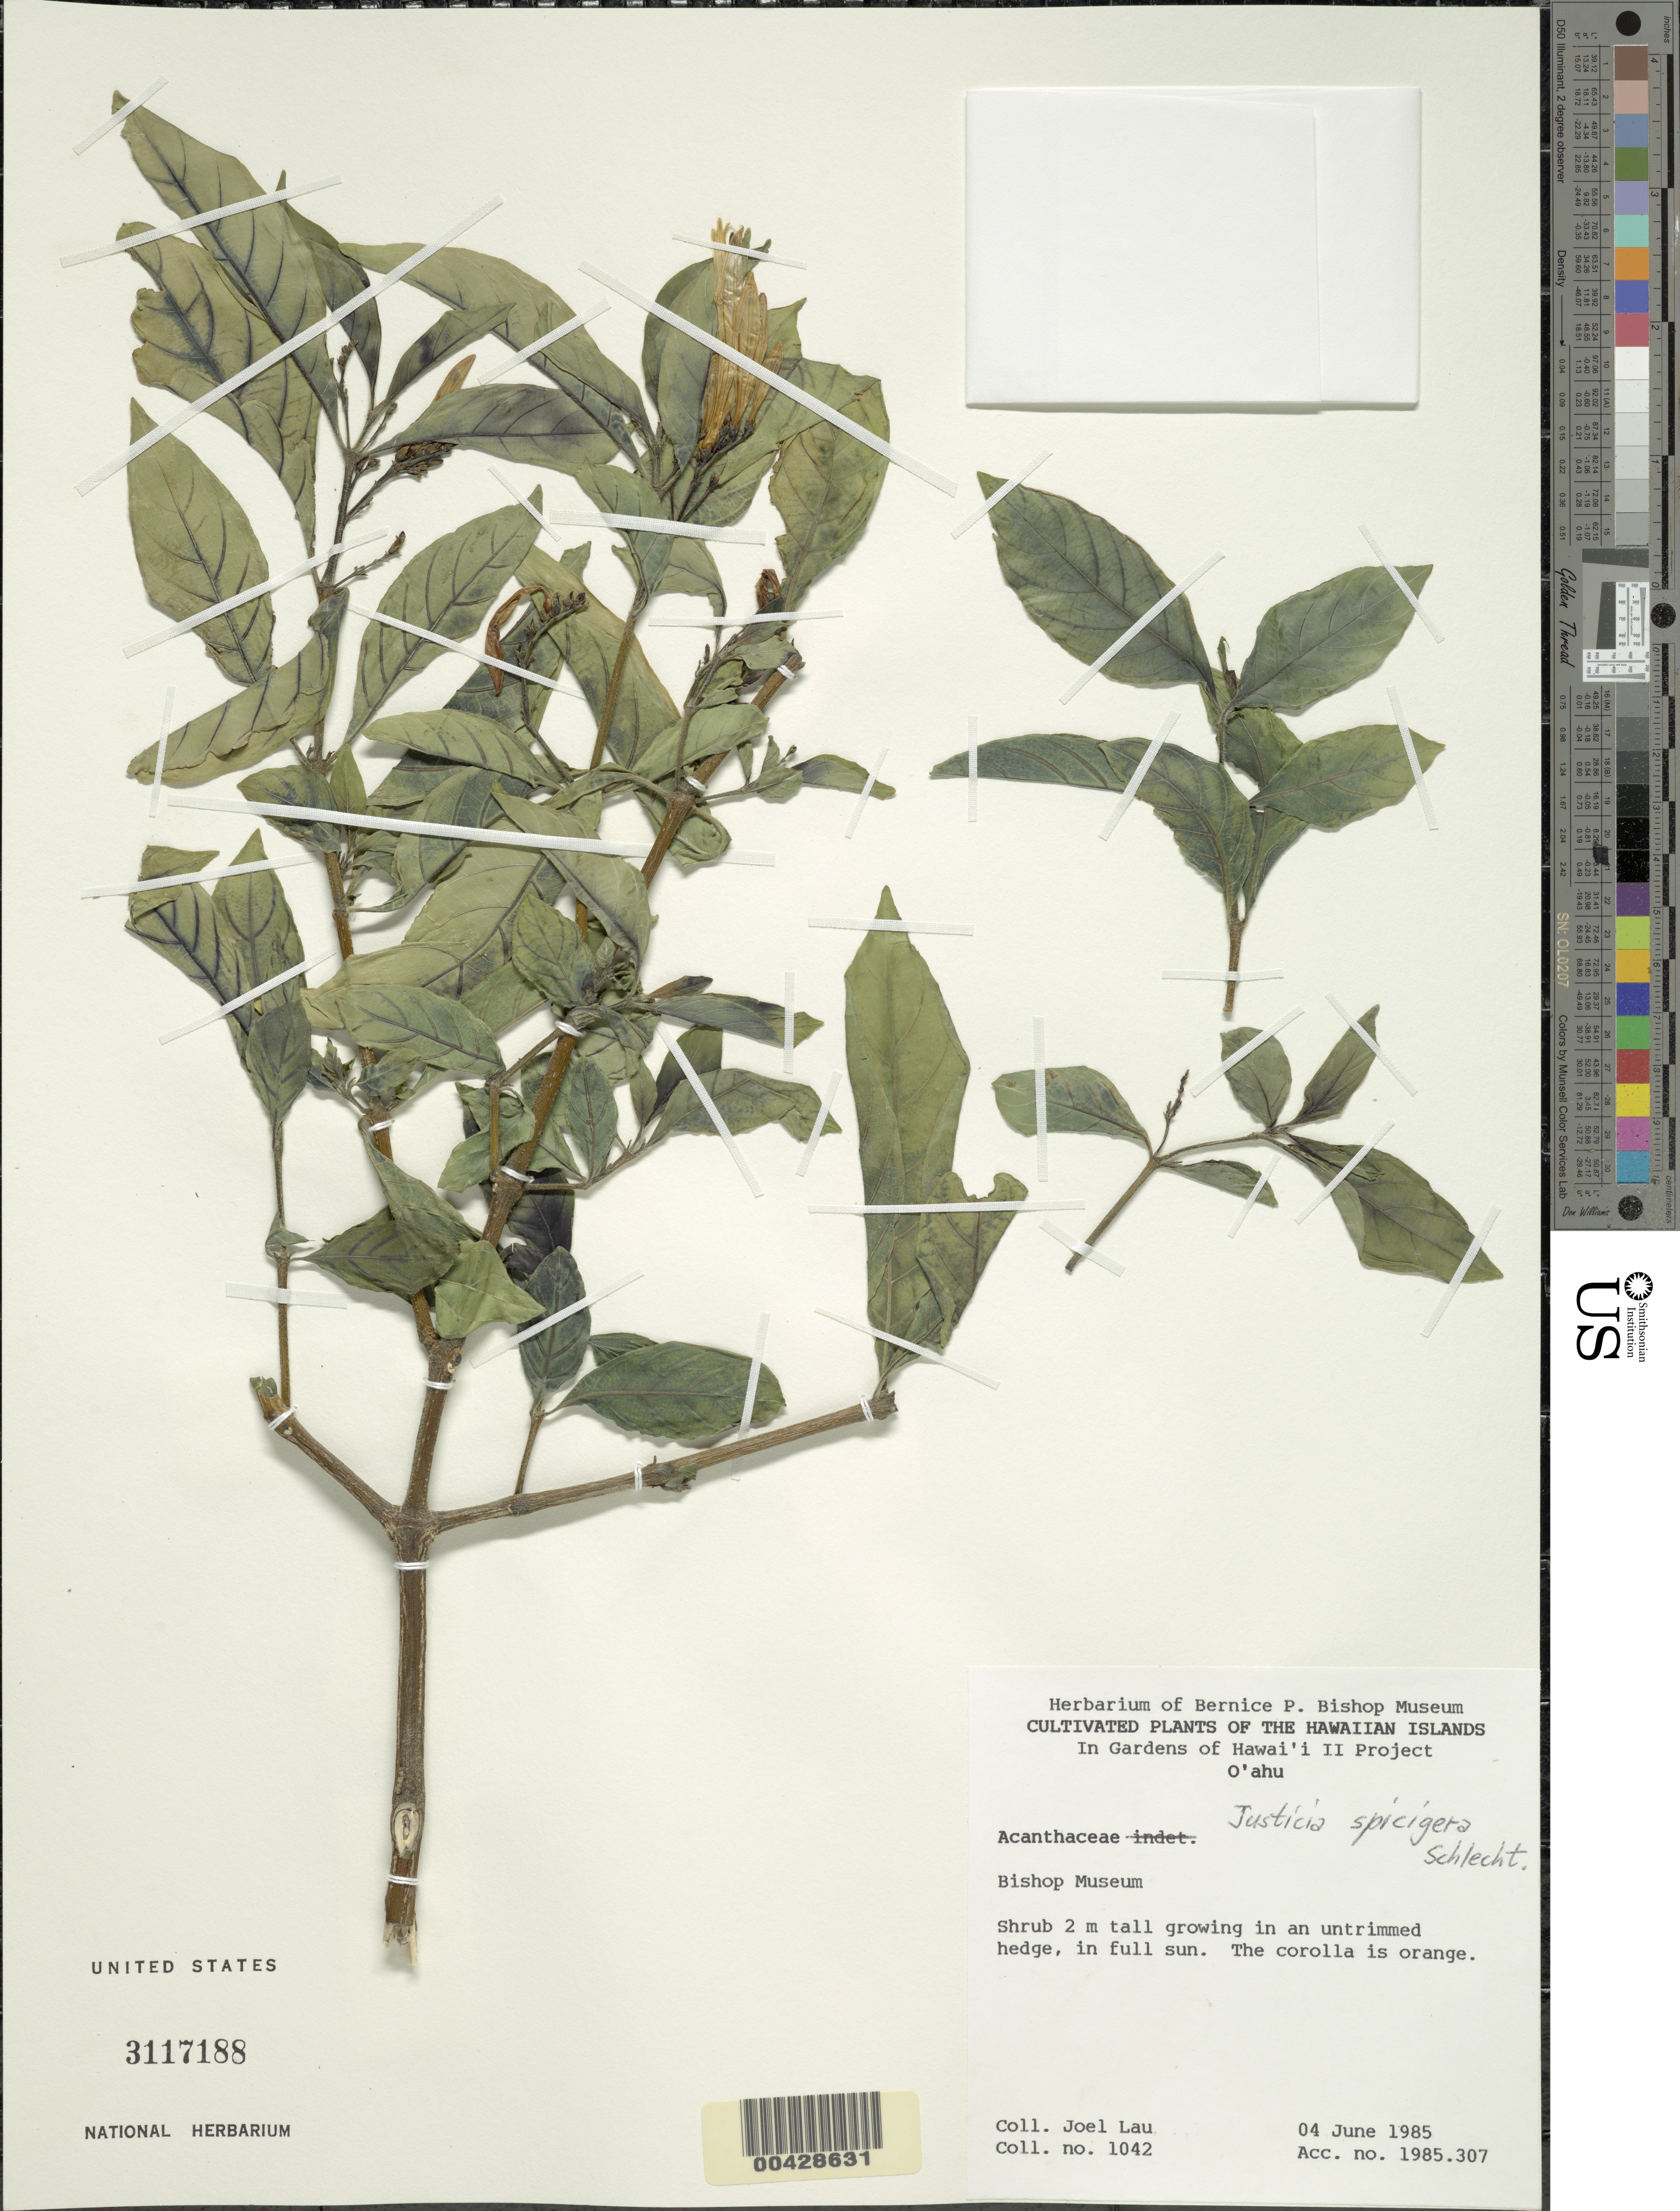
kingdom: Plantae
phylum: Tracheophyta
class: Magnoliopsida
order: Lamiales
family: Acanthaceae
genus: Justicia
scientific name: Justicia spicigera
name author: Schltdl.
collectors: J. Lau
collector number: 1042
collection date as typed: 4 Jun 1985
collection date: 1985-06-04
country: United States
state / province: Hawaii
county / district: Honolulu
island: Oahu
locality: Bishop Museum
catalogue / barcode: US 3117188